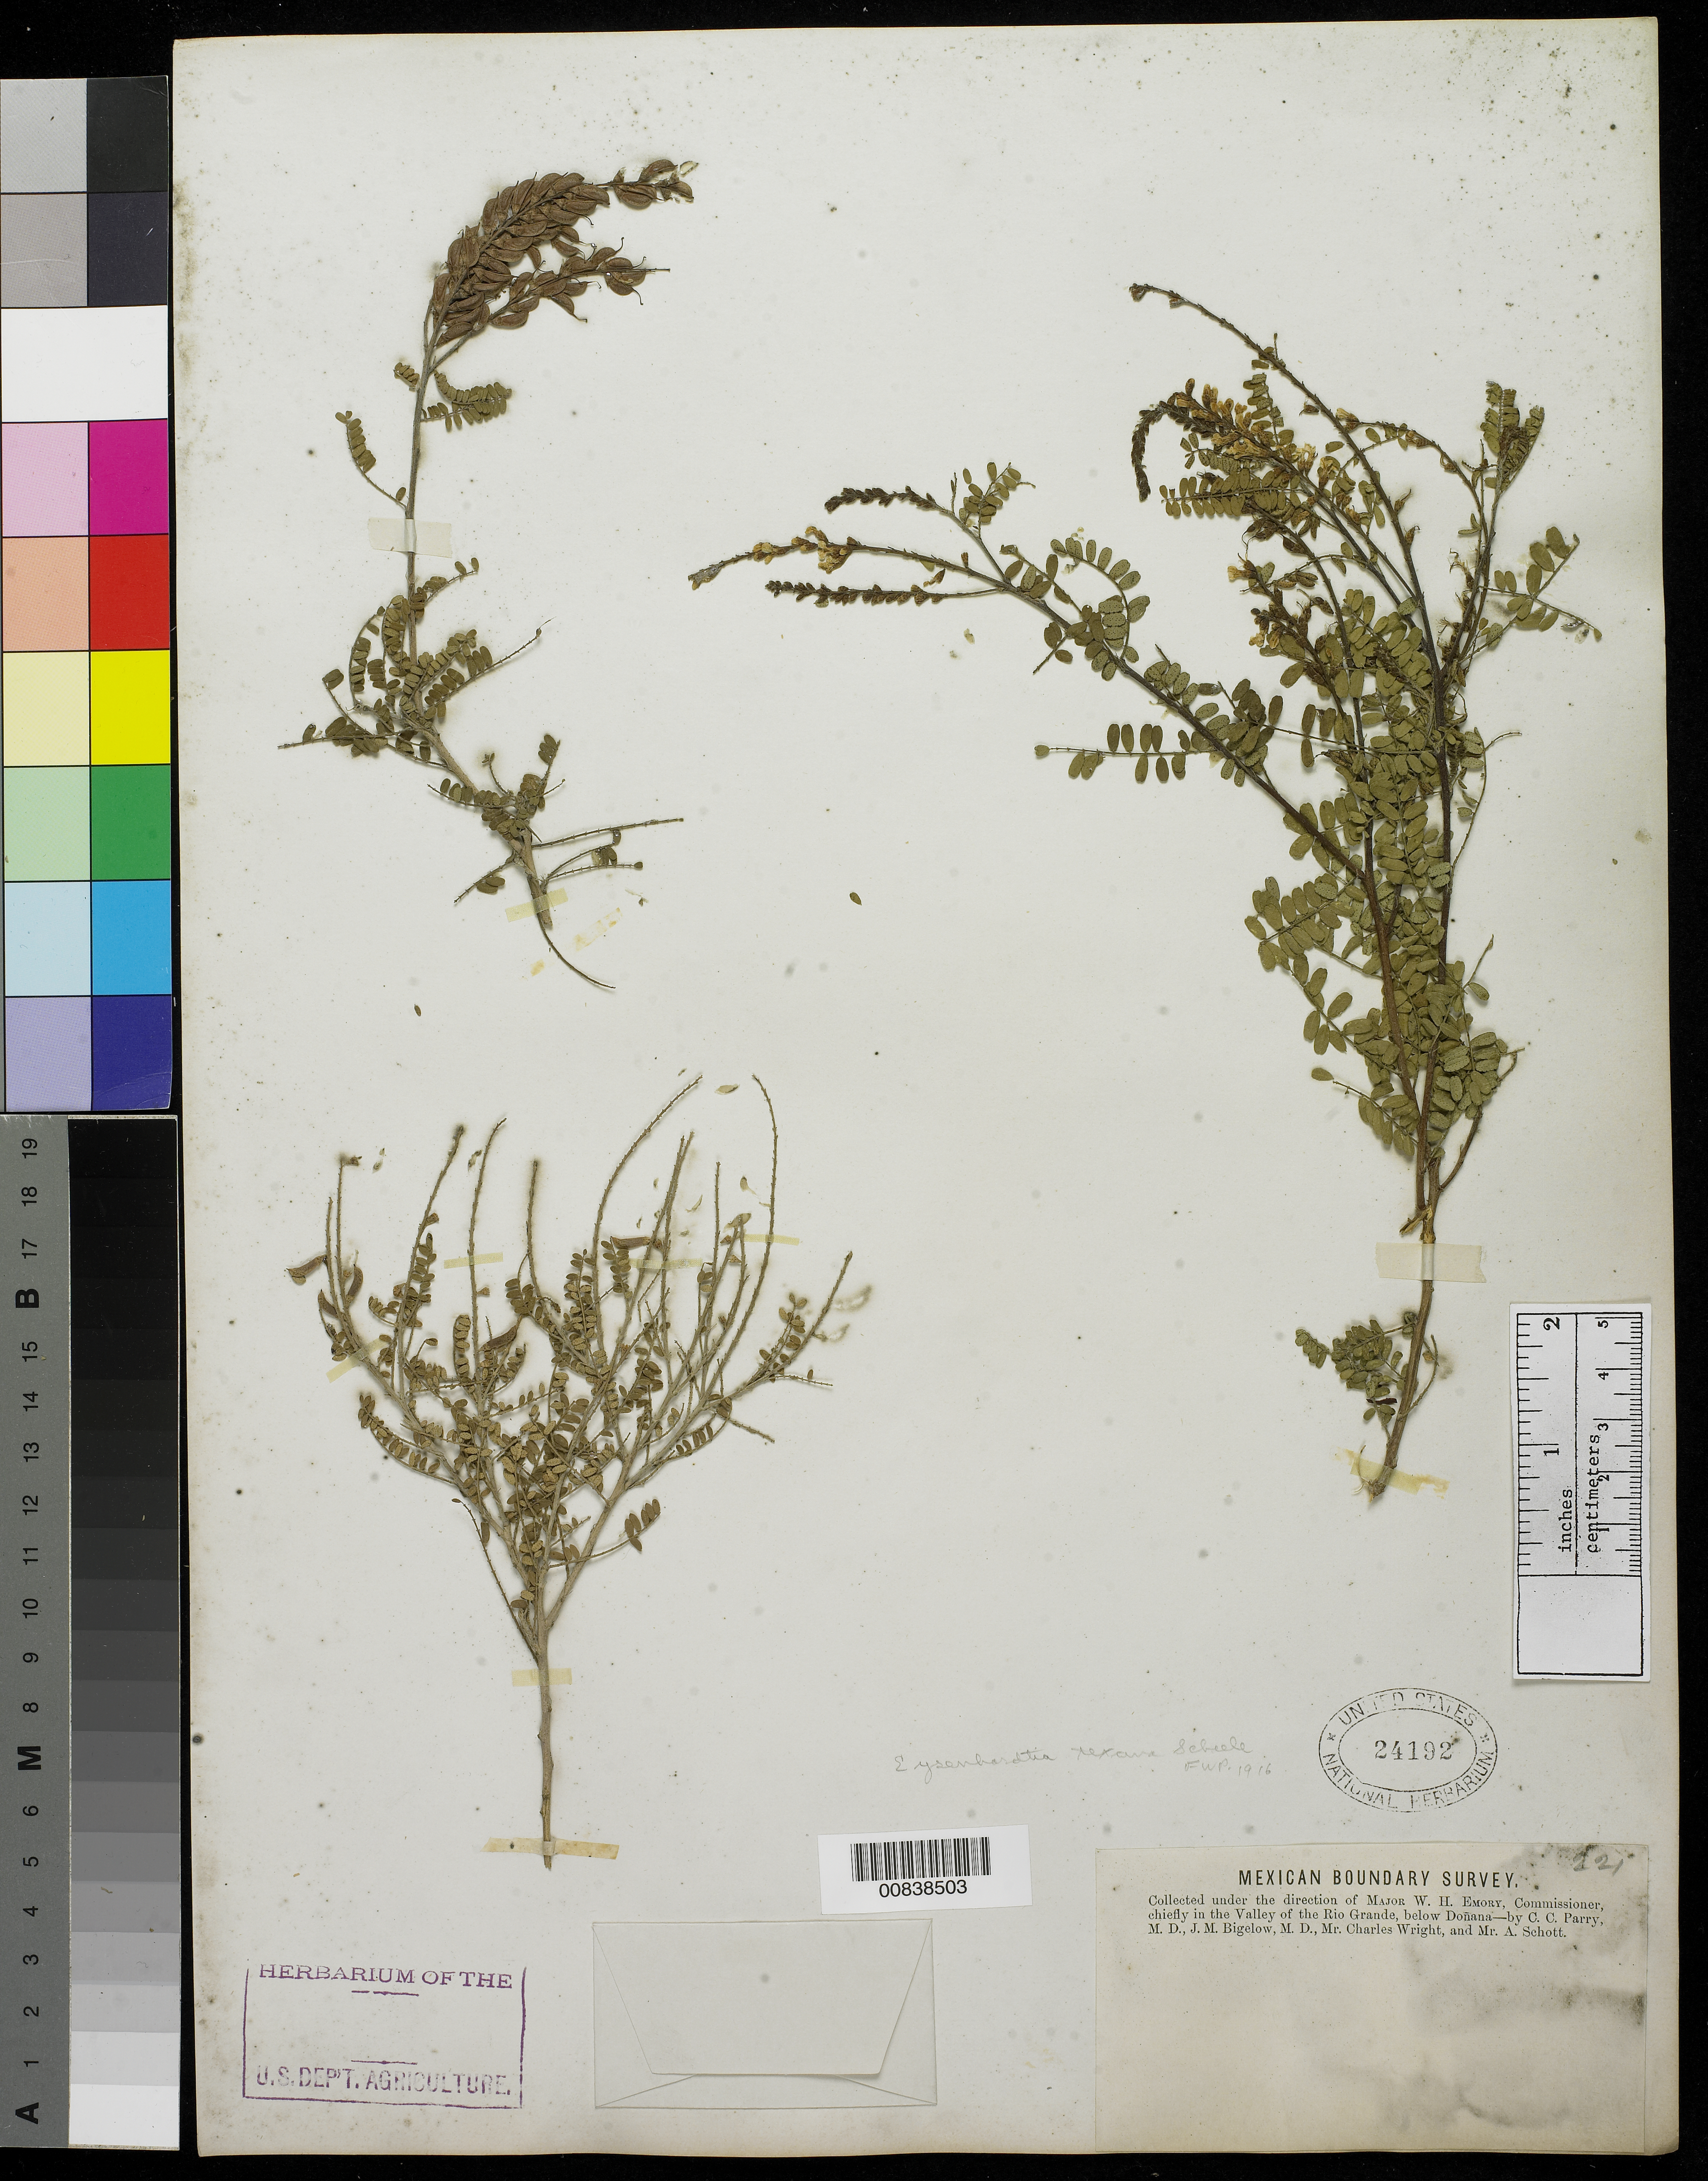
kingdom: Plantae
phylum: Tracheophyta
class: Magnoliopsida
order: Fabales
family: Fabaceae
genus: Eysenhardtia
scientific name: Eysenhardtia texana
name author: Scheele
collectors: C. C. Parry, J. M. Bigelow, C. Wright & A. C. V. Schott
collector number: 221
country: United States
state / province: New Mexico / Texas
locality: Valley of the Rio Grande, below Doñana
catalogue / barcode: US 24192